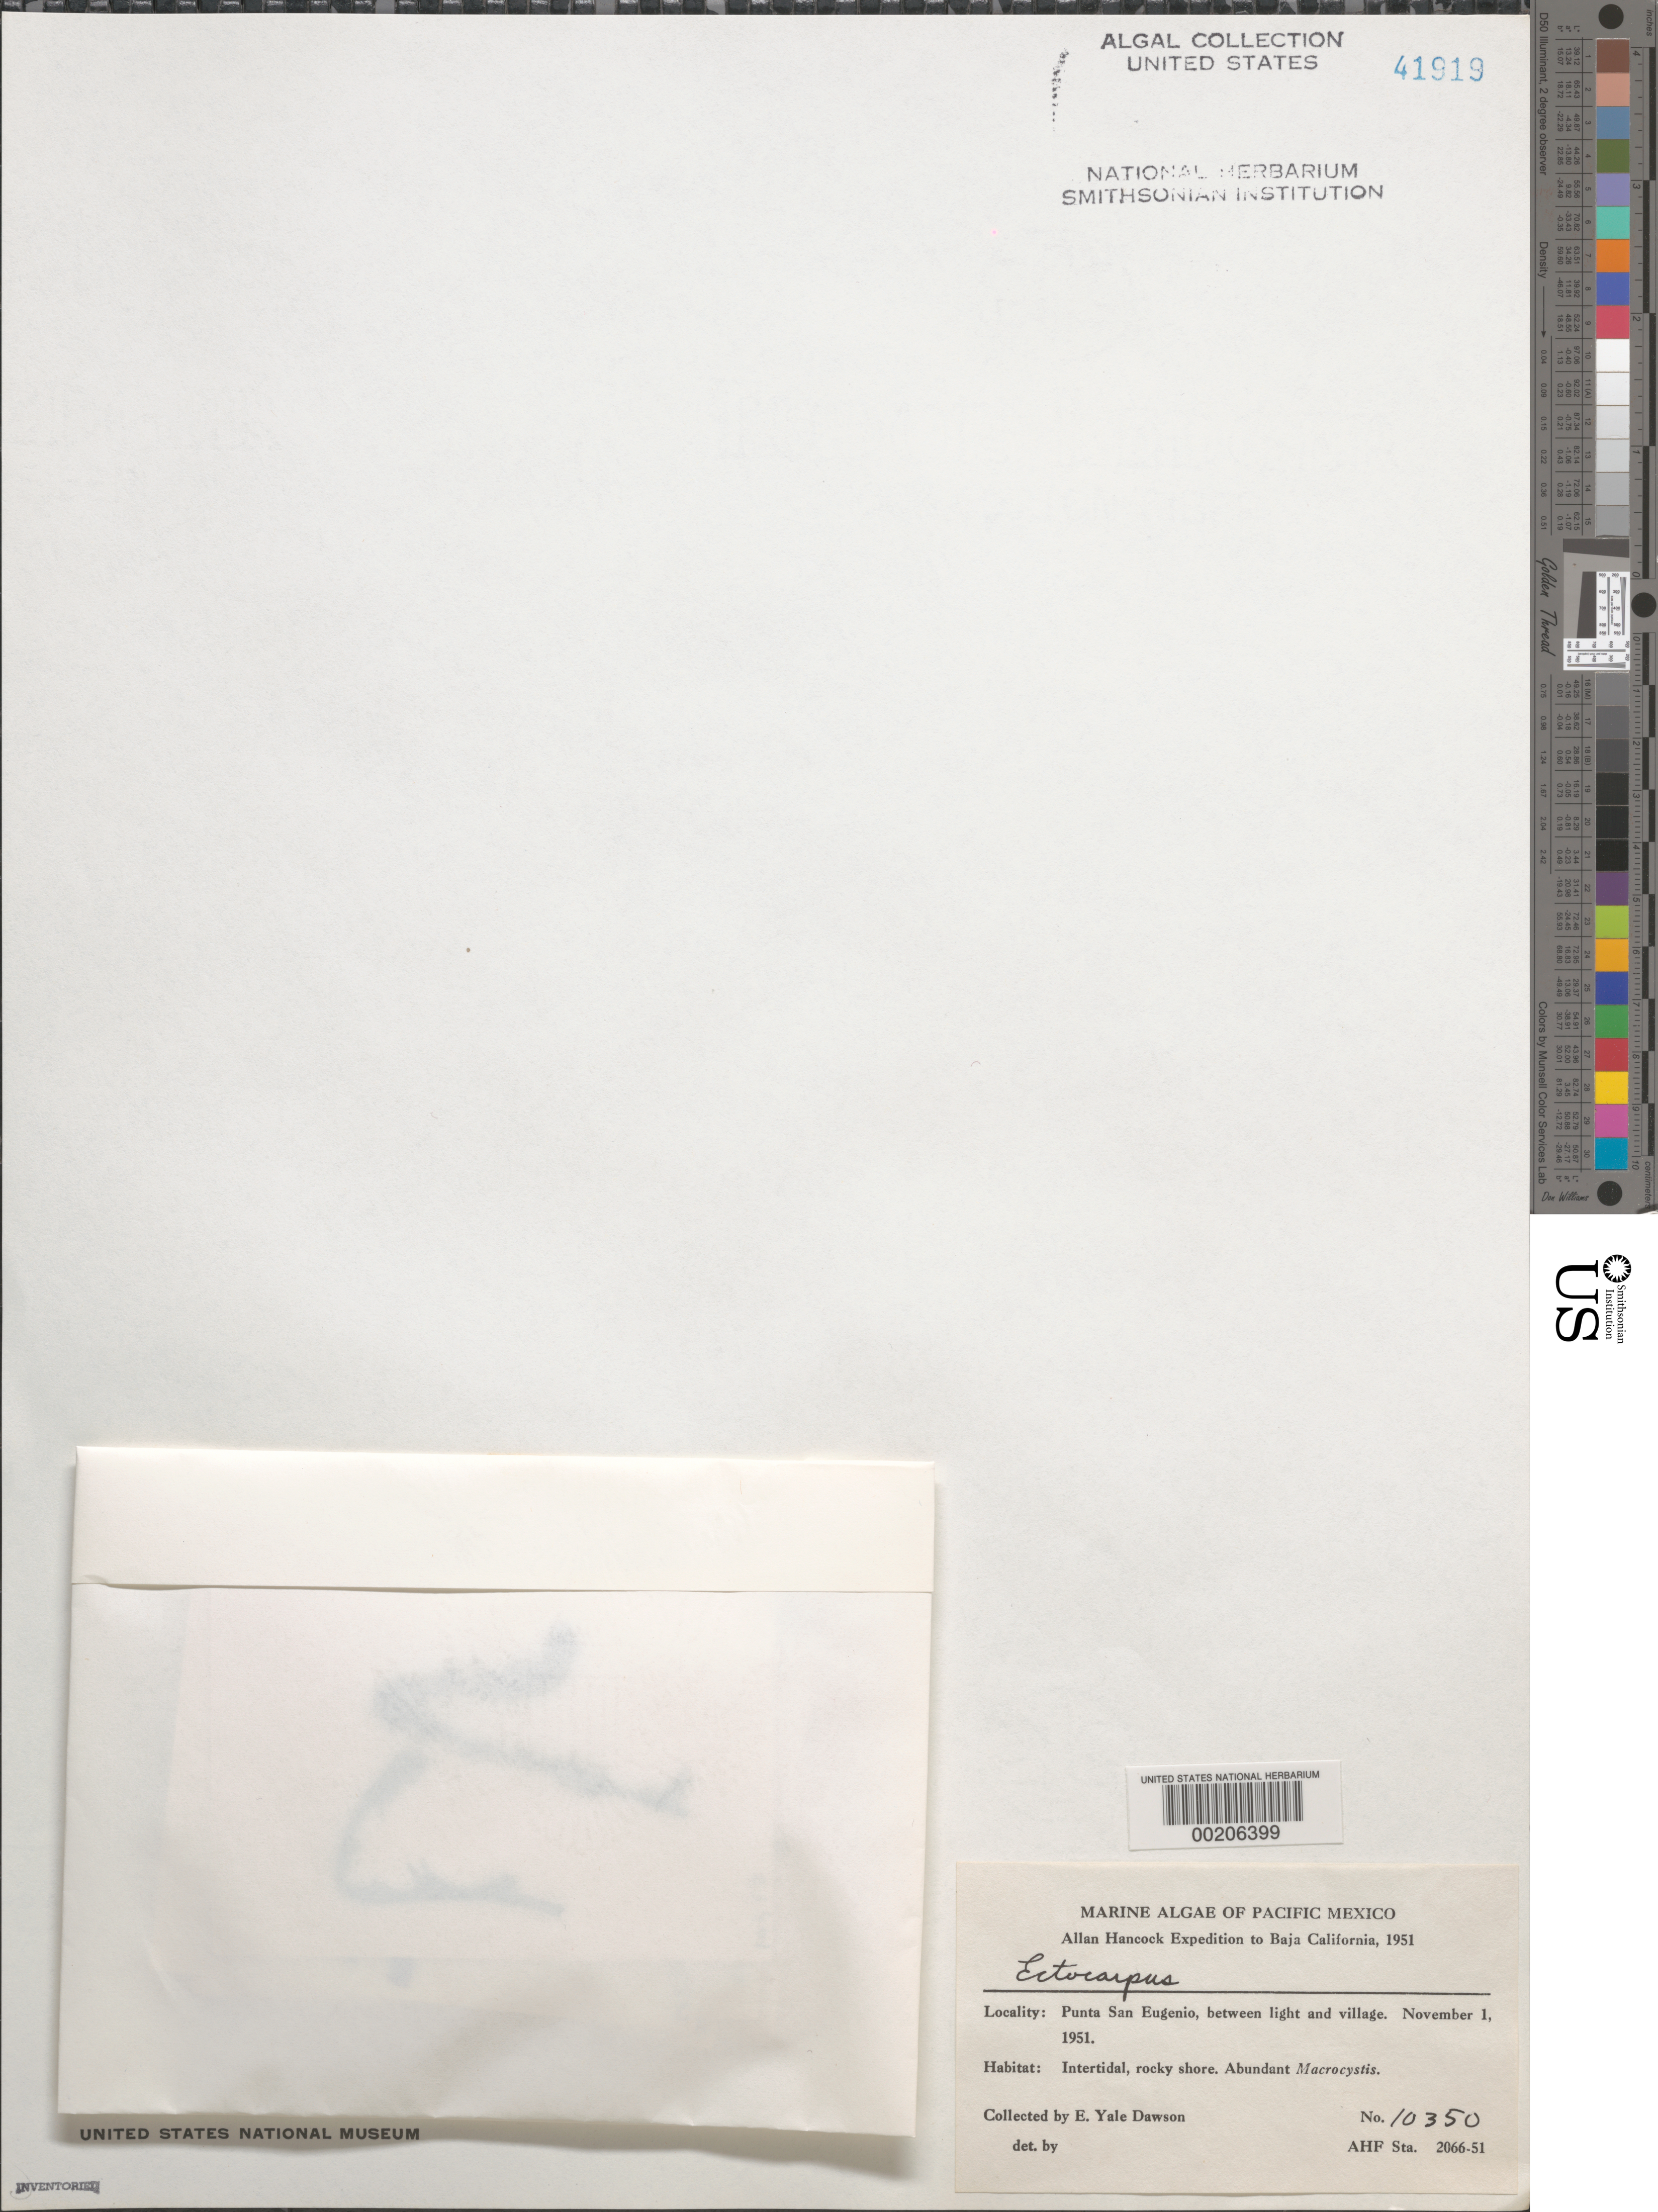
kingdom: Chromista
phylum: Ochrophyta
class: Phaeophyceae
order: Ectocarpales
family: Ectocarpaceae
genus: Ectocarpus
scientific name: Ectocarpus sp.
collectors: E. Y. Dawson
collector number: EYD 10350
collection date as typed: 01 Nov 1951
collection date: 1951-11-01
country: Mexico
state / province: Baja California Sur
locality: Punta San Eugenio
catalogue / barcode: US 41919